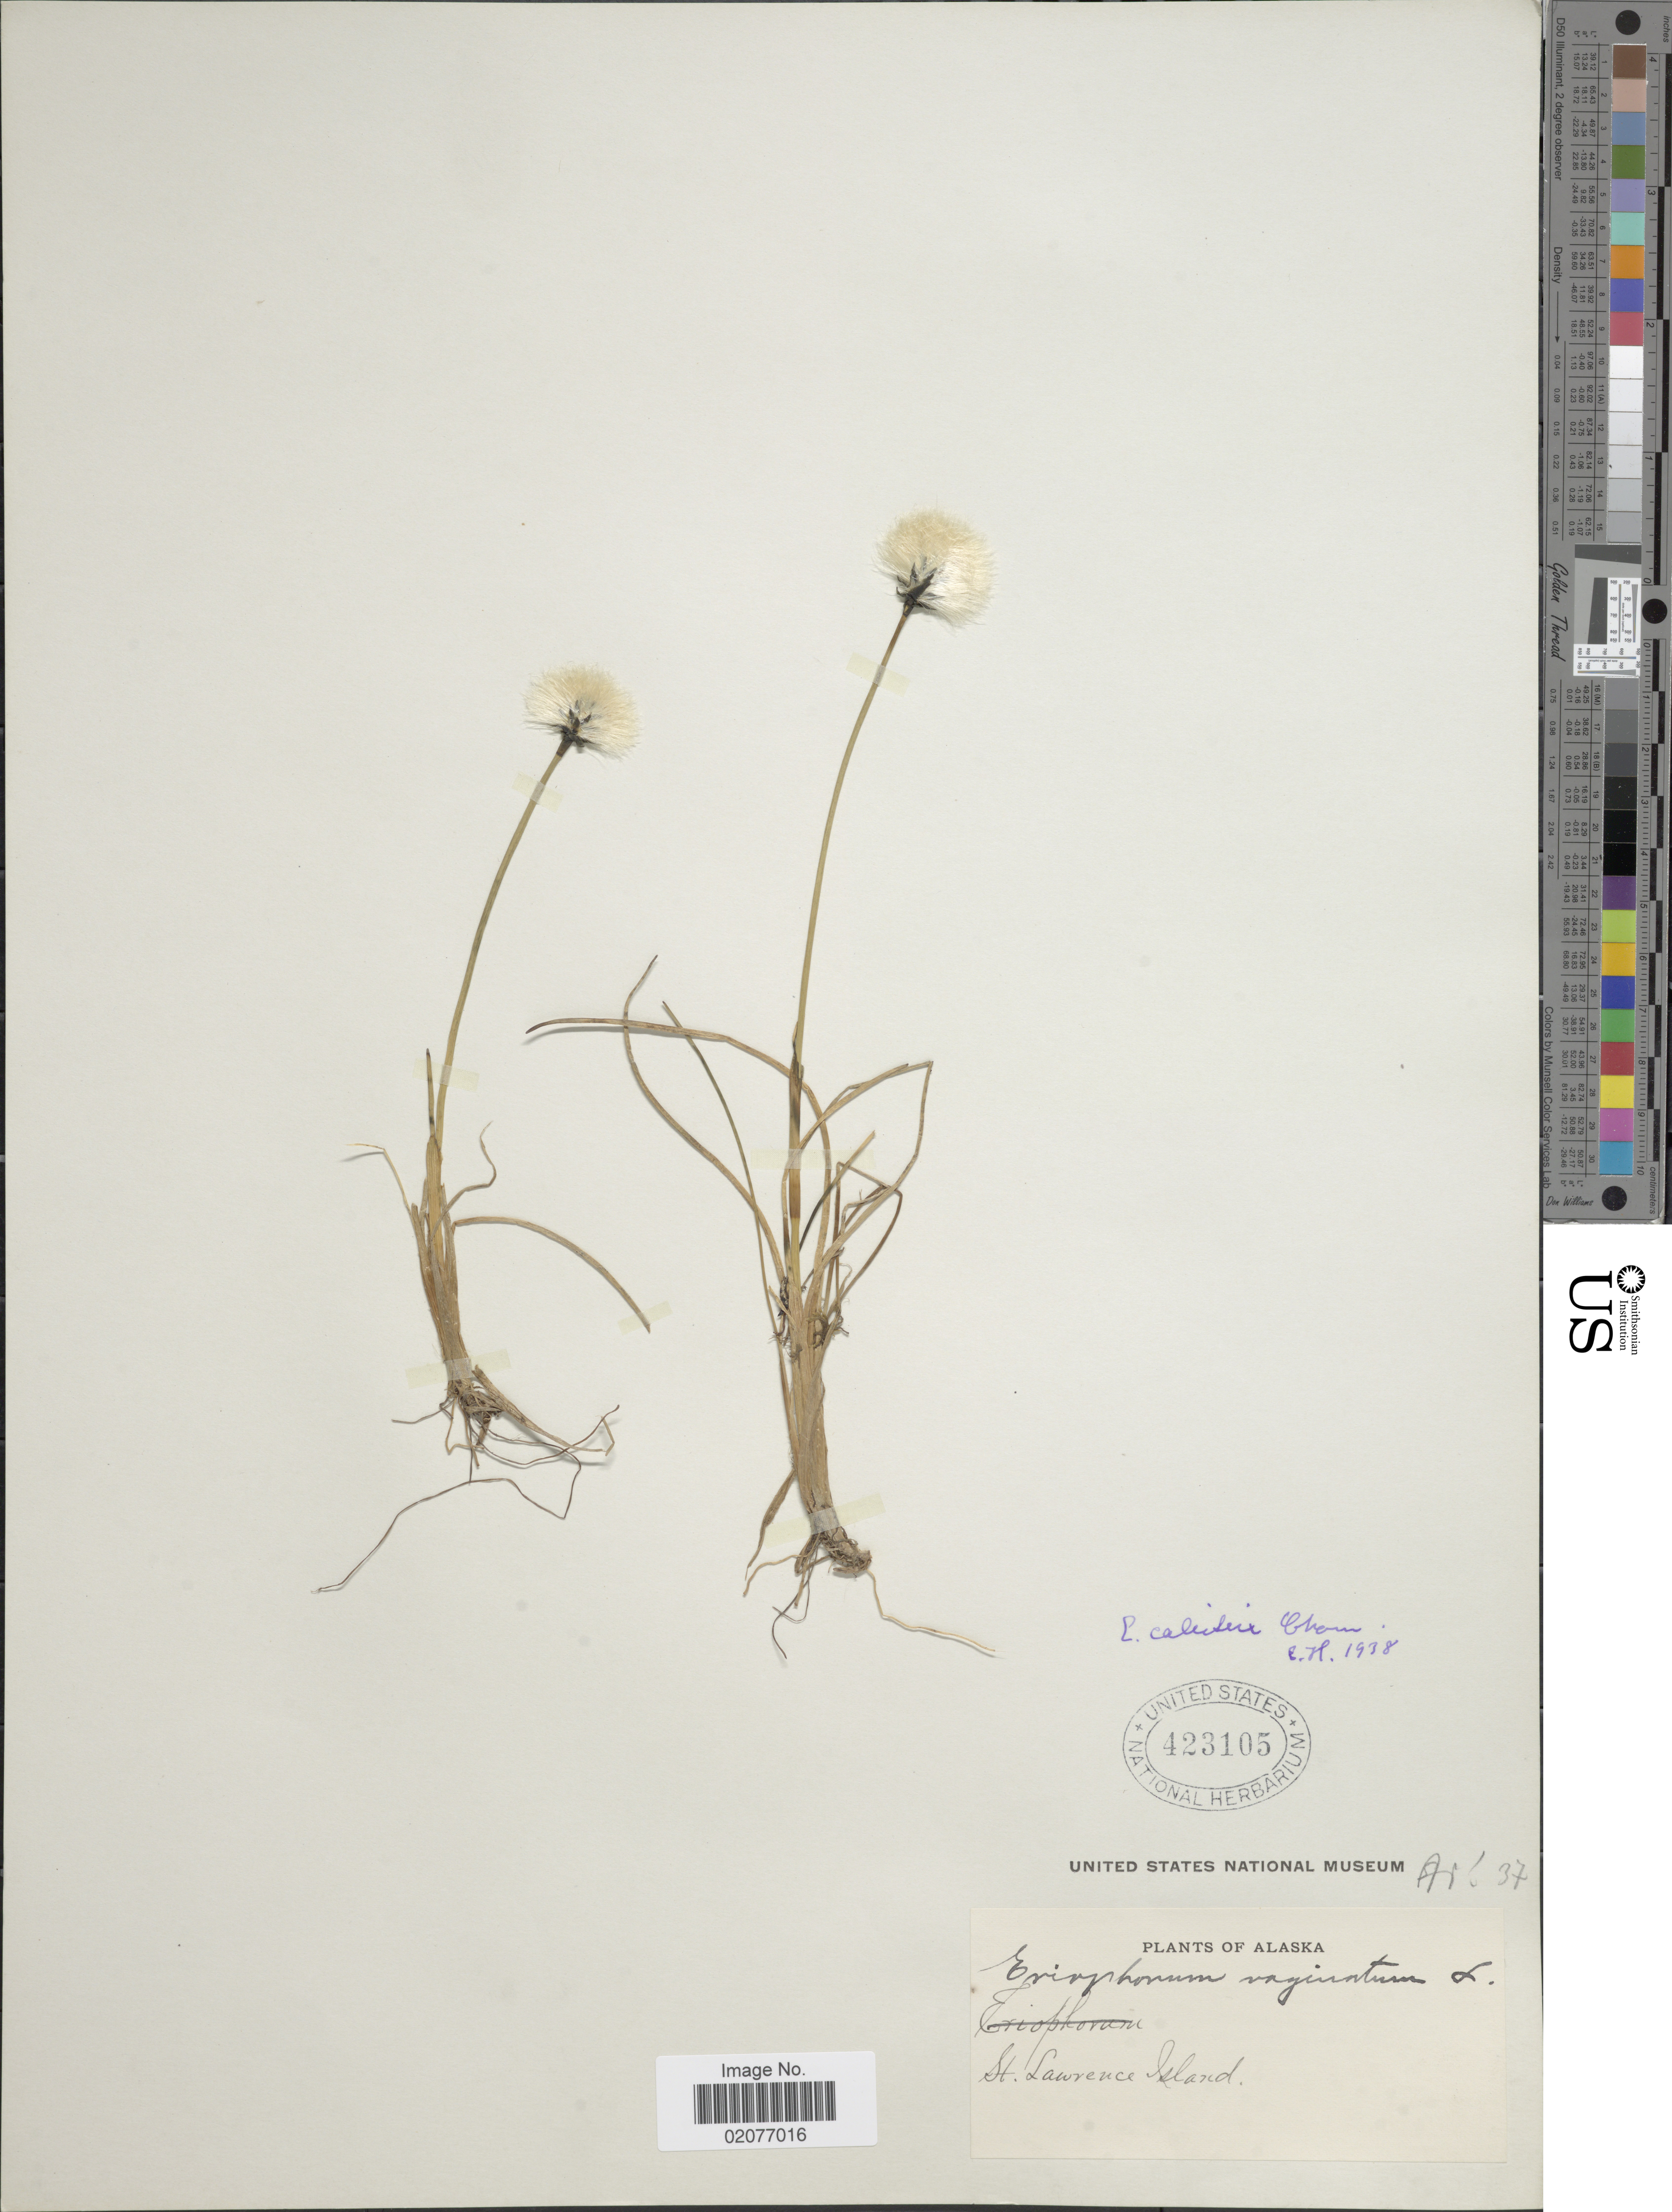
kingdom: Plantae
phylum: Tracheophyta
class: Liliopsida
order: Poales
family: Cyperaceae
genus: Eriophorum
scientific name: Eriophorum callitrix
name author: Cham. ex C.A. Mey.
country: United States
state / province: Alaska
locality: St Lawrence Island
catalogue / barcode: US 423105